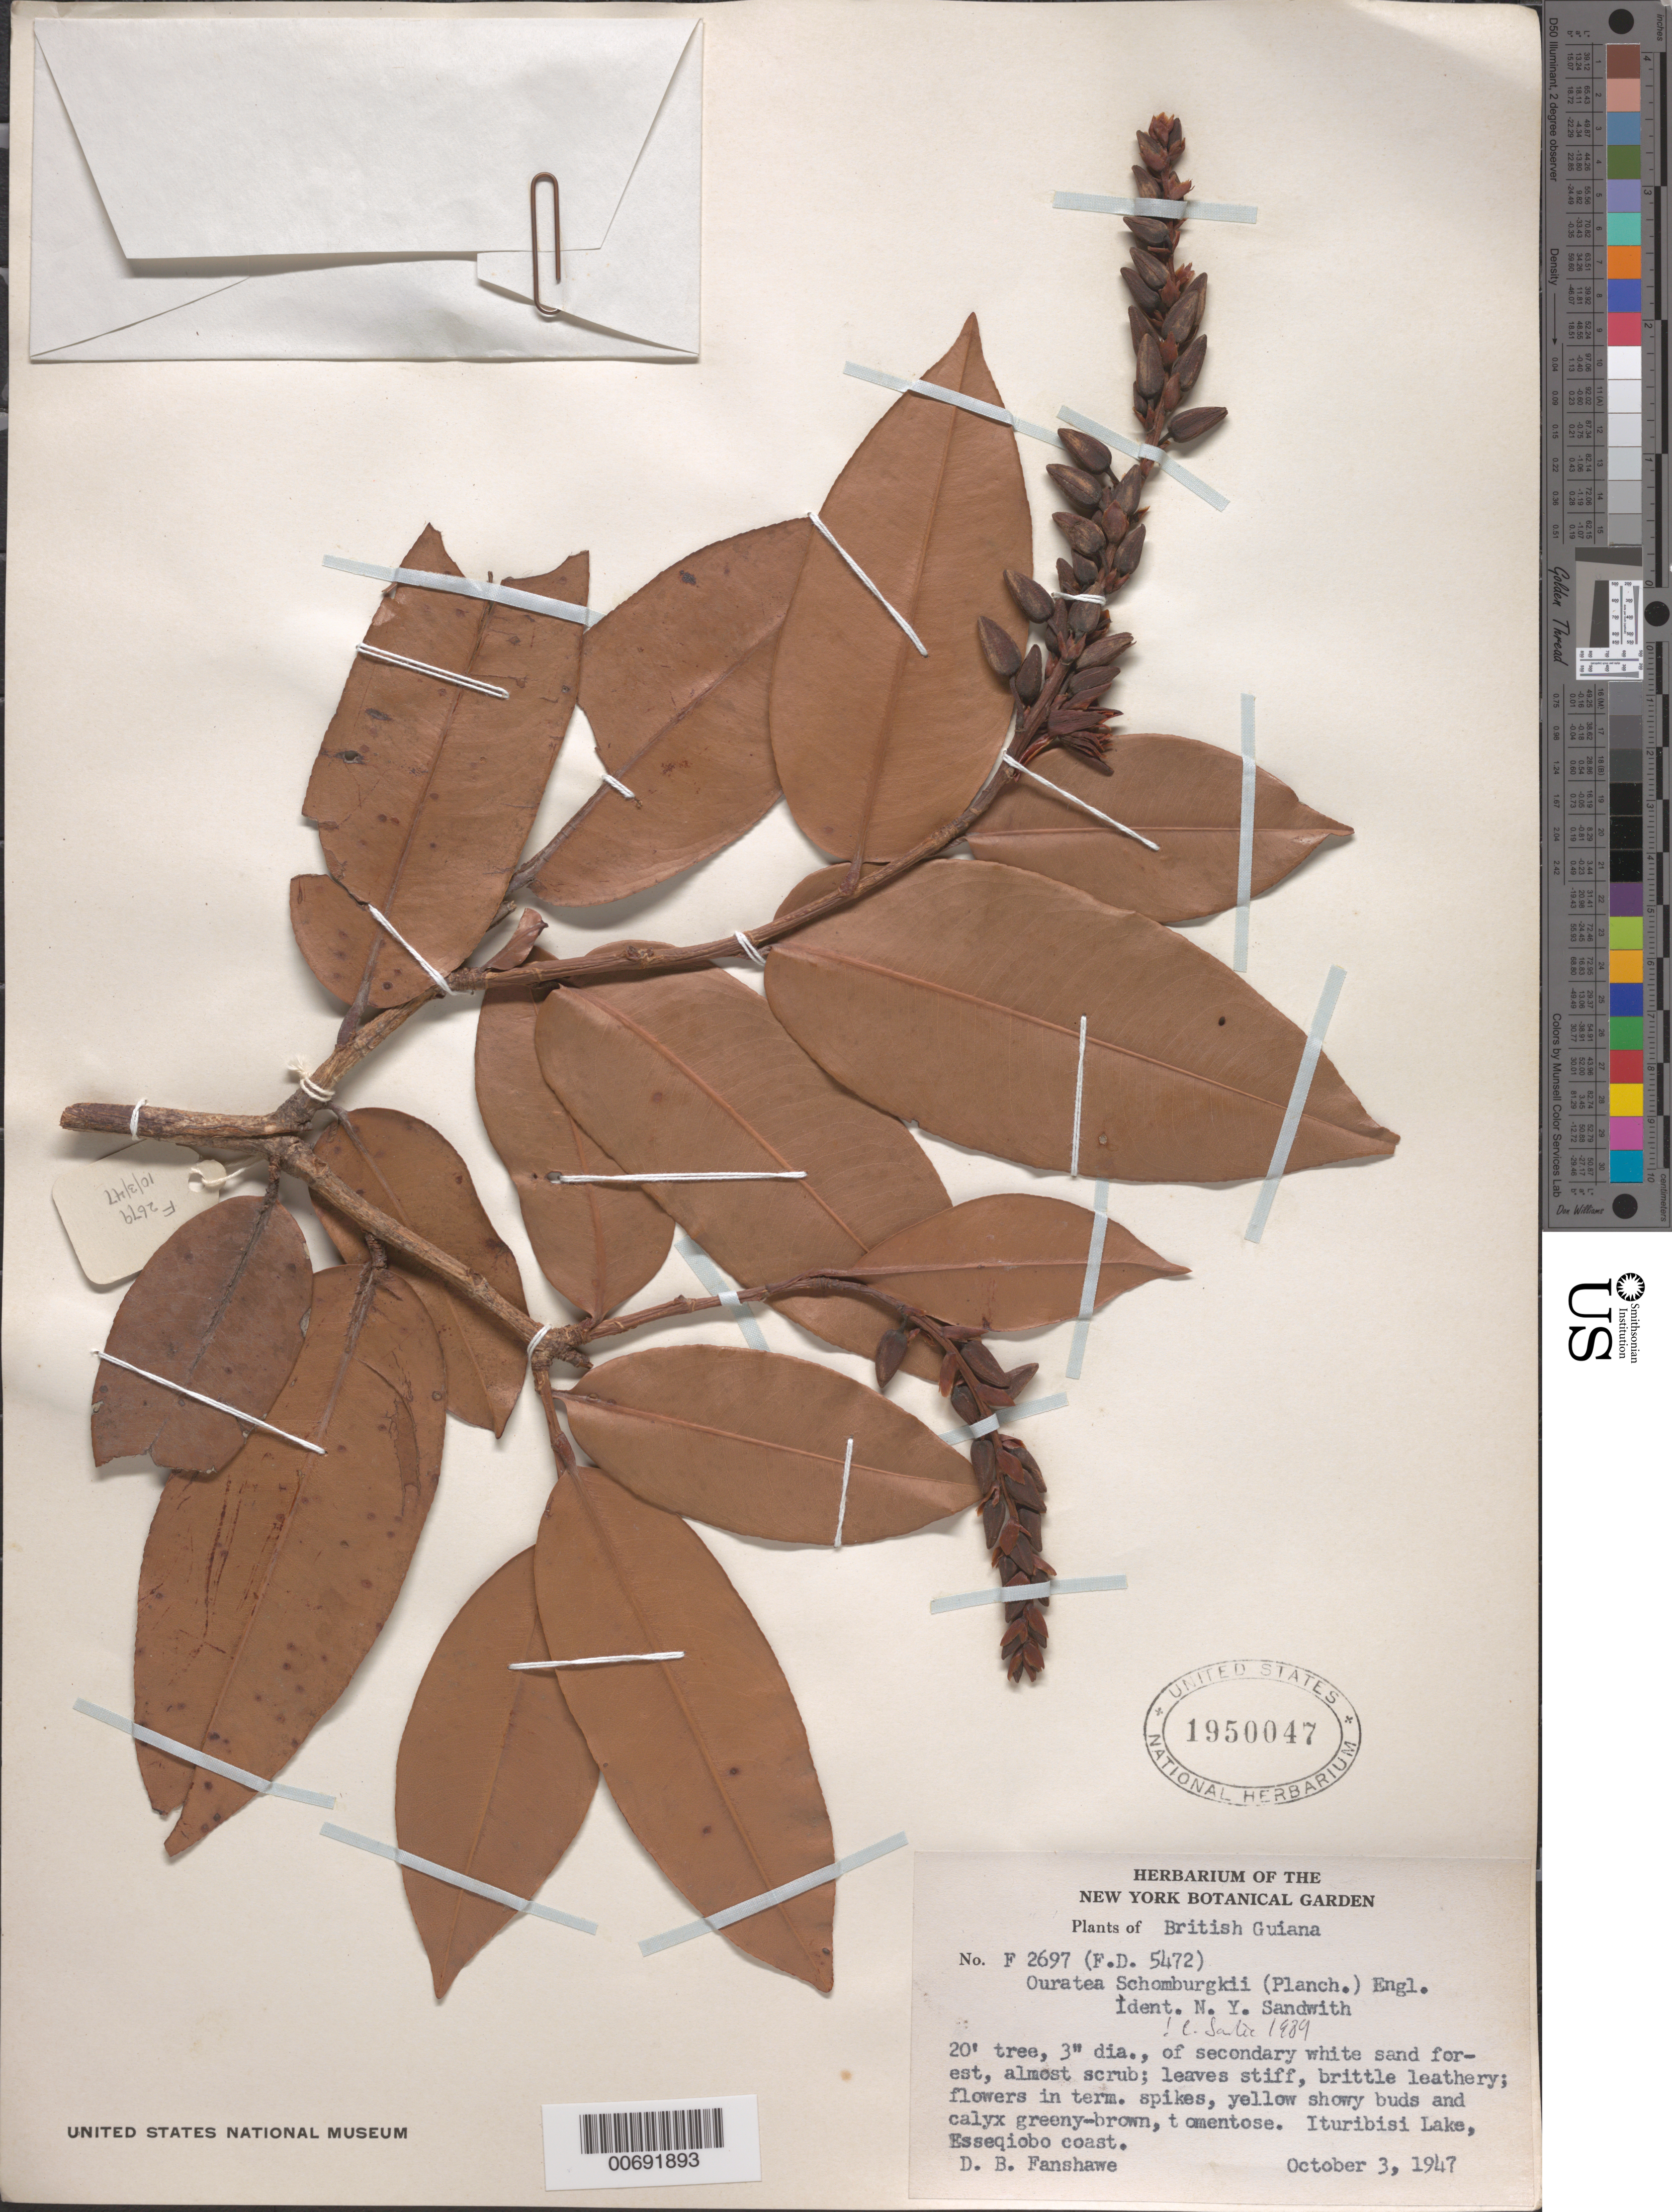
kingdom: Plantae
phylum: Tracheophyta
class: Magnoliopsida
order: Malpighiales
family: Ochnaceae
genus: Ouratea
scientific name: Ouratea schomburgkii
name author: (Planch.) Engl.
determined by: Sastre, C. H. L.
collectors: D. B. Fanshawe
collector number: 5472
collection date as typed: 3-Oct-47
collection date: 1947-10-03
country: Guyana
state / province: Pomeroon-Supenaam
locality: Ituribisci Lake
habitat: Secondary white sand forest, almost scrub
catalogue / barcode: US 1950047